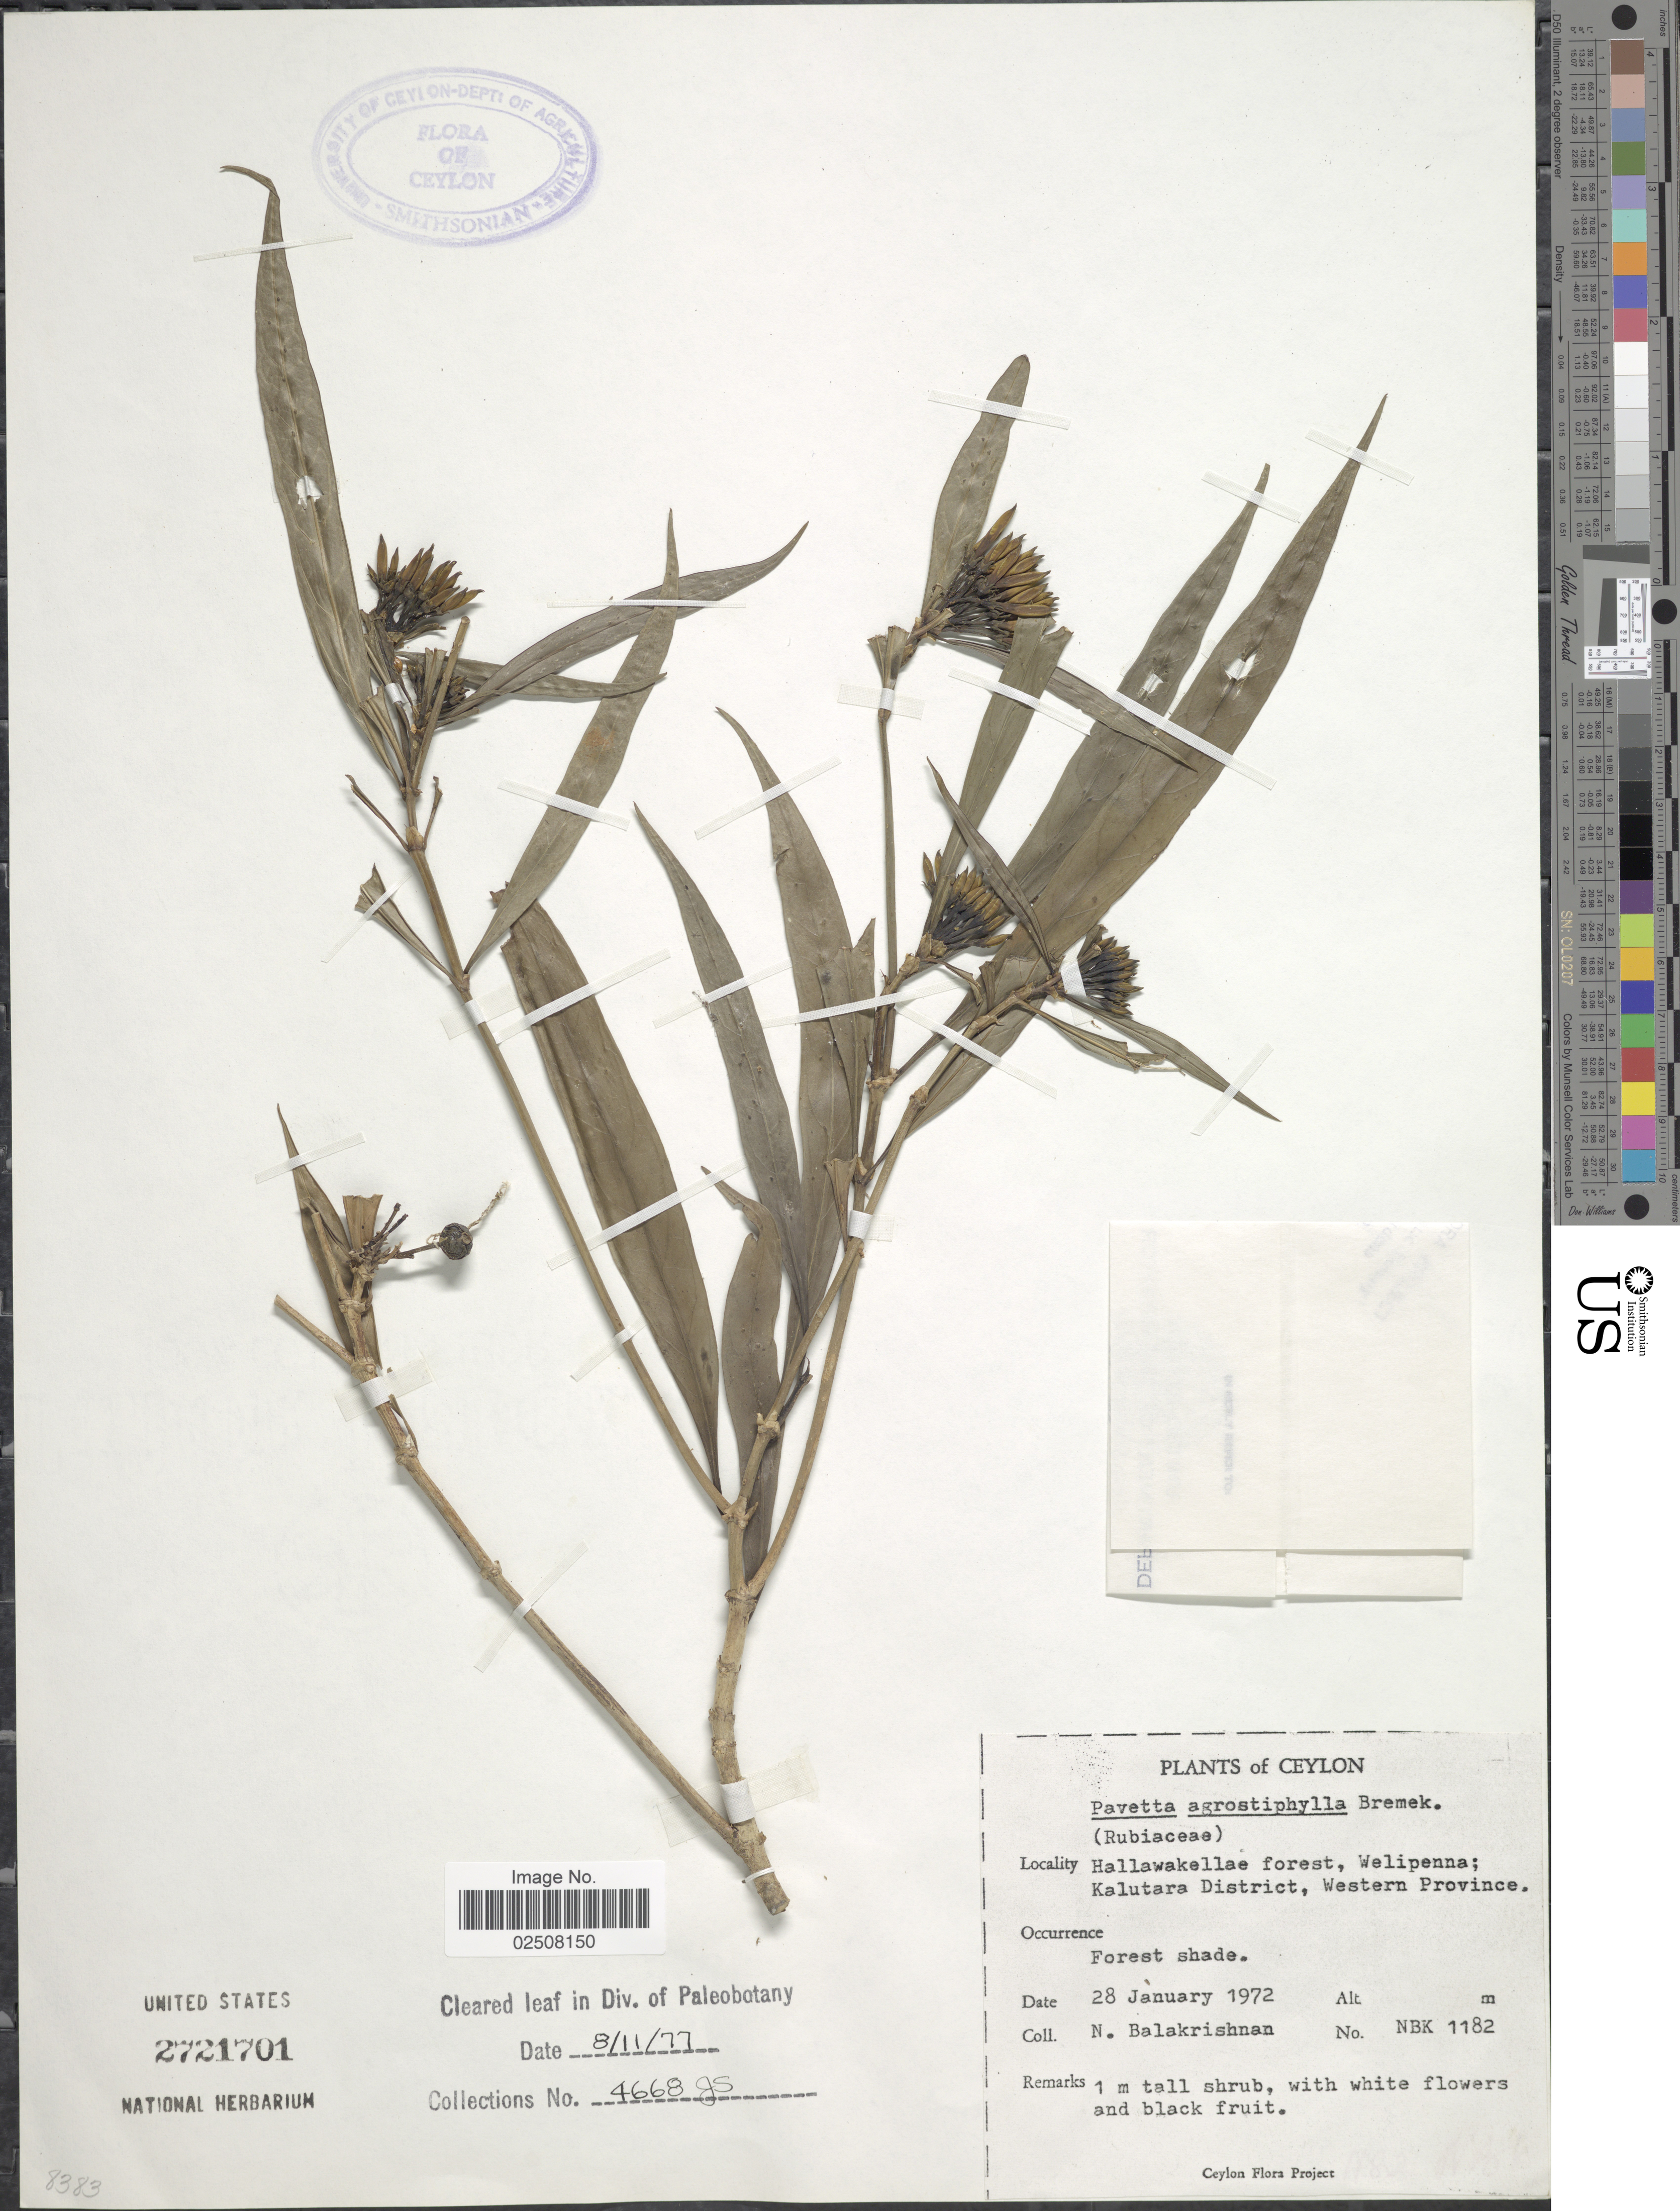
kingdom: Plantae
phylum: Tracheophyta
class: Magnoliopsida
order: Gentianales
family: Rubiaceae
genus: Pavetta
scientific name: Pavetta agrostiphylla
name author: Bremek.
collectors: N. Balakrishnan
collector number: NBK 1182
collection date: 1972-01-28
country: Sri Lanka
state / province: Western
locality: Ceylon, Hallawakellae forest, Welipenna; Kalutara District, Forest shade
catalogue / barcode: US 2721701